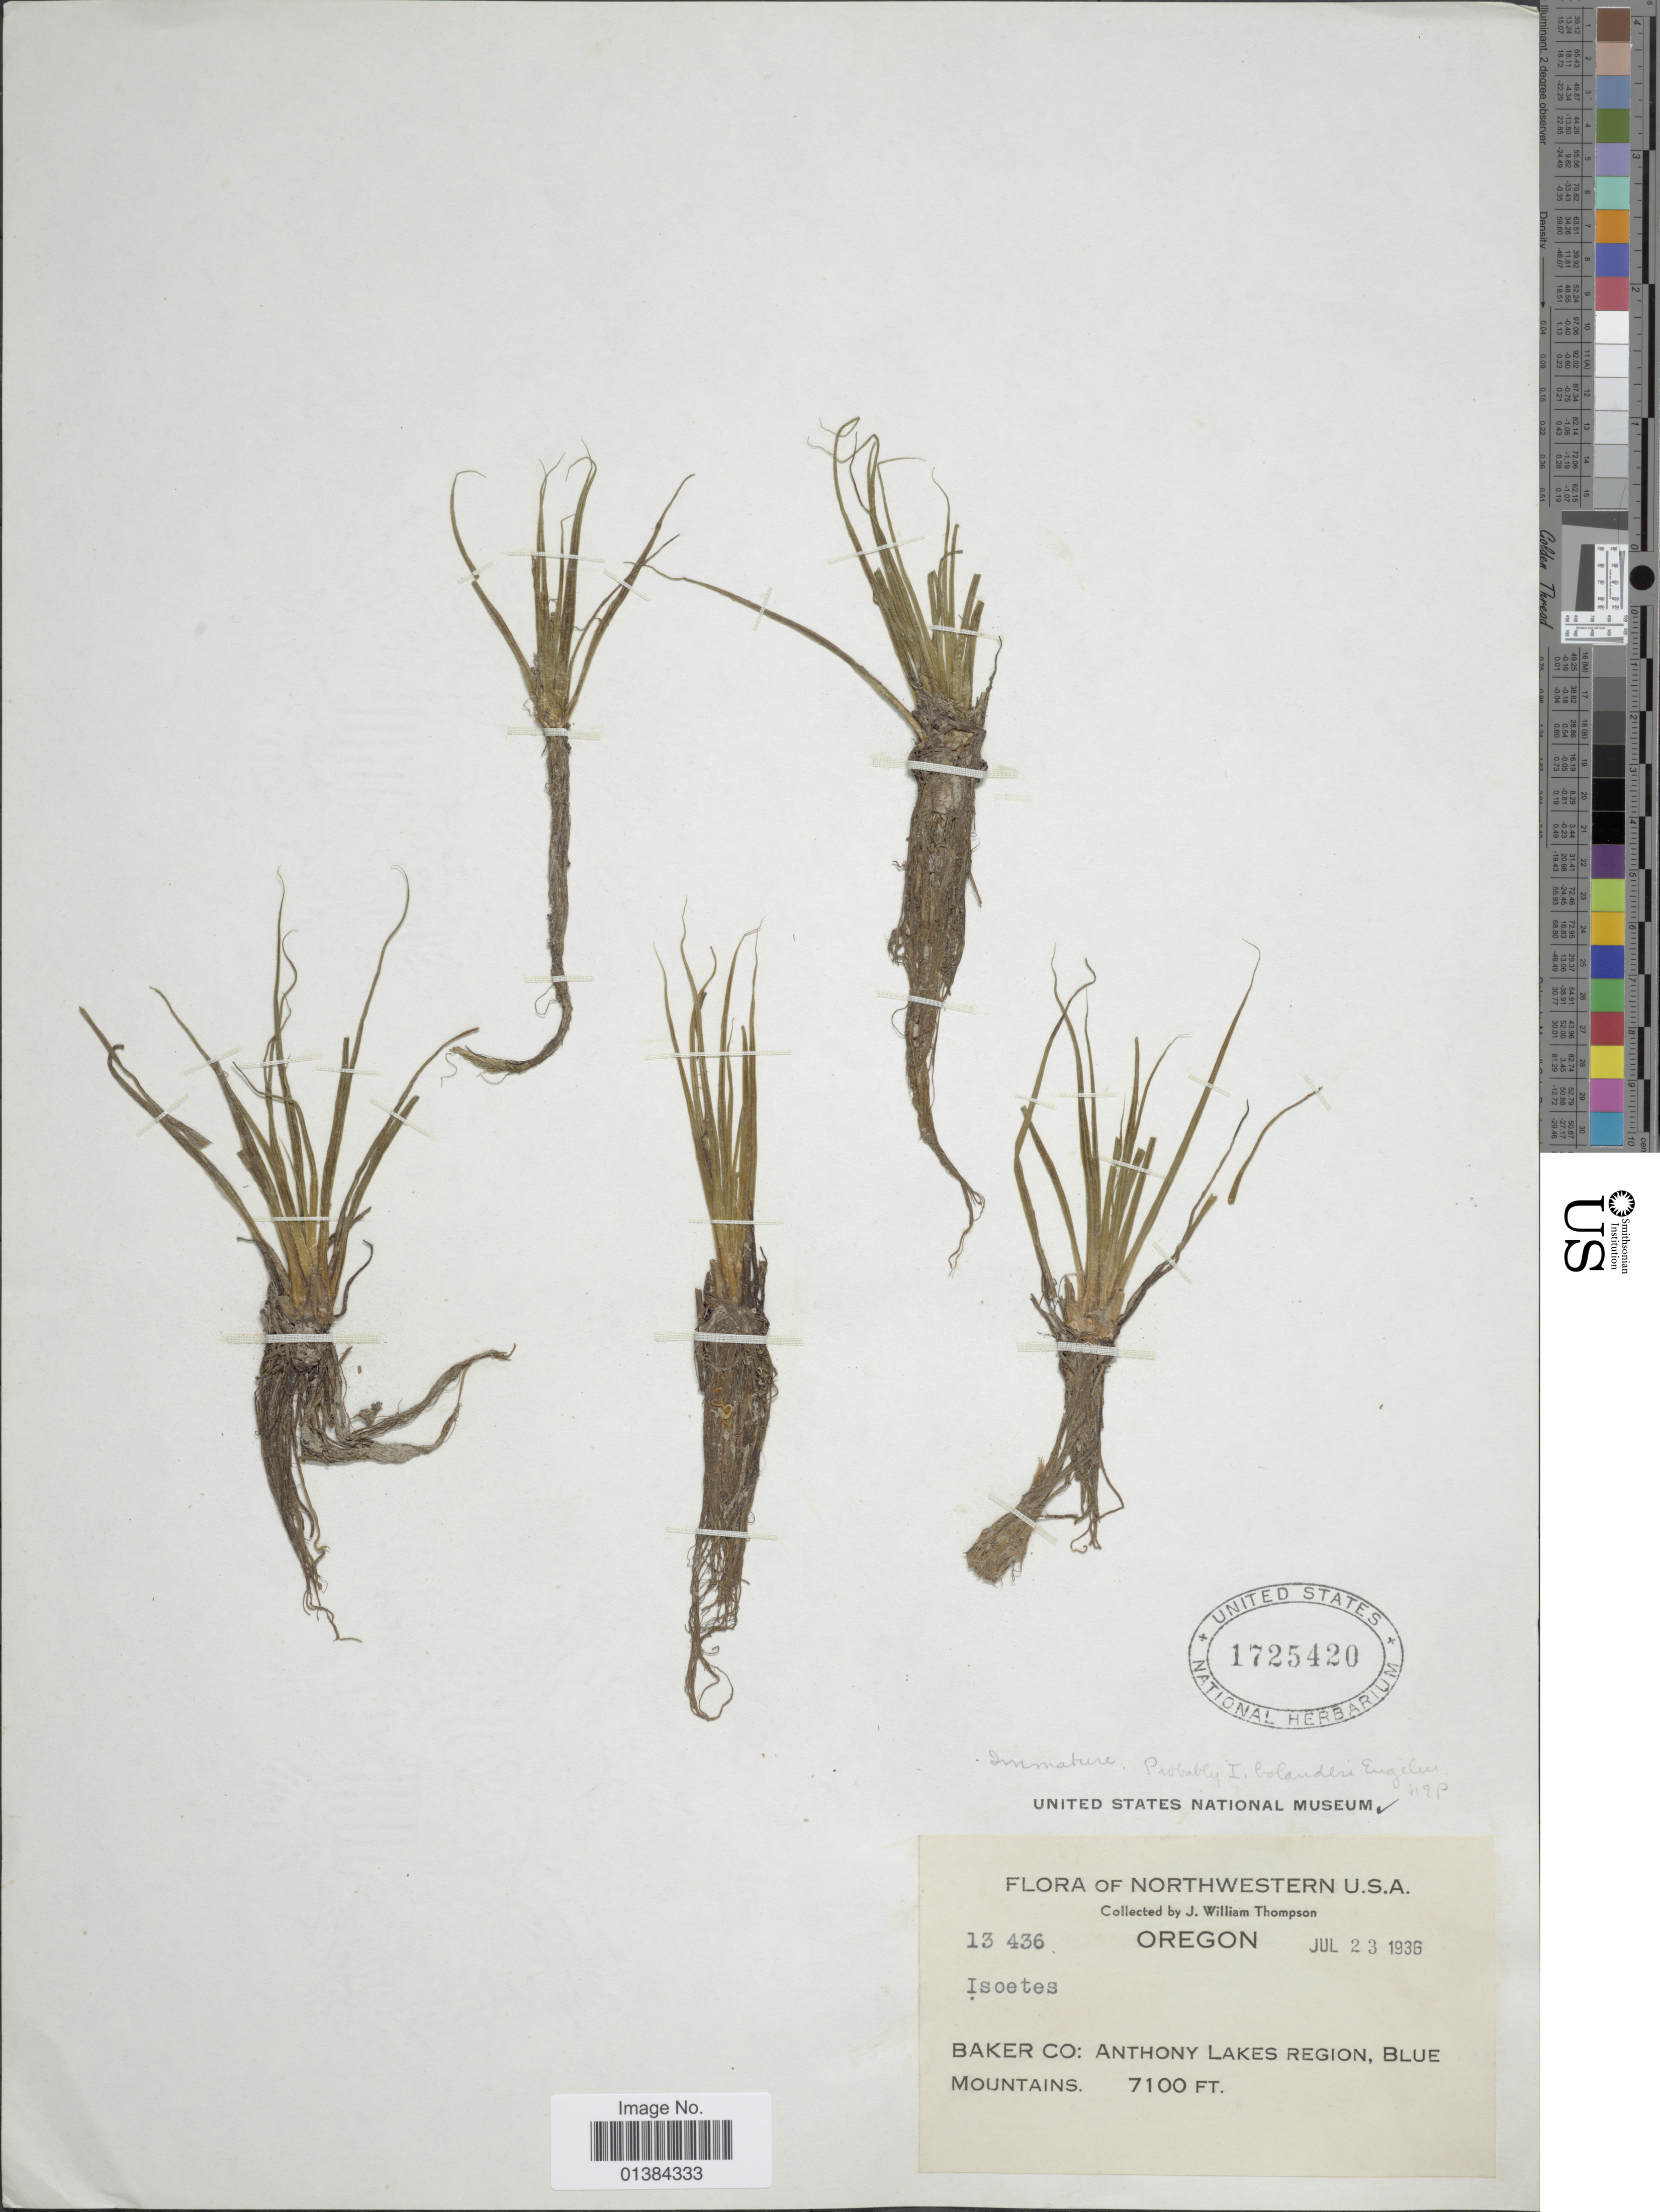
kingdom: Plantae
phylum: Tracheophyta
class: Lycopodiopsida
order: Isoetales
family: Isoetaceae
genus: Isoetes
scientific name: Isoetes bolanderi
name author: Engelm.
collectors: J. W. Thompson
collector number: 13436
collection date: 1936-07-23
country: United States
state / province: Oregon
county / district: Baker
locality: Northwestern U.S.A. Baker Co: Anthony Lakes Region, Blue Mountains.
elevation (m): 2164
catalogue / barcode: US 1725420